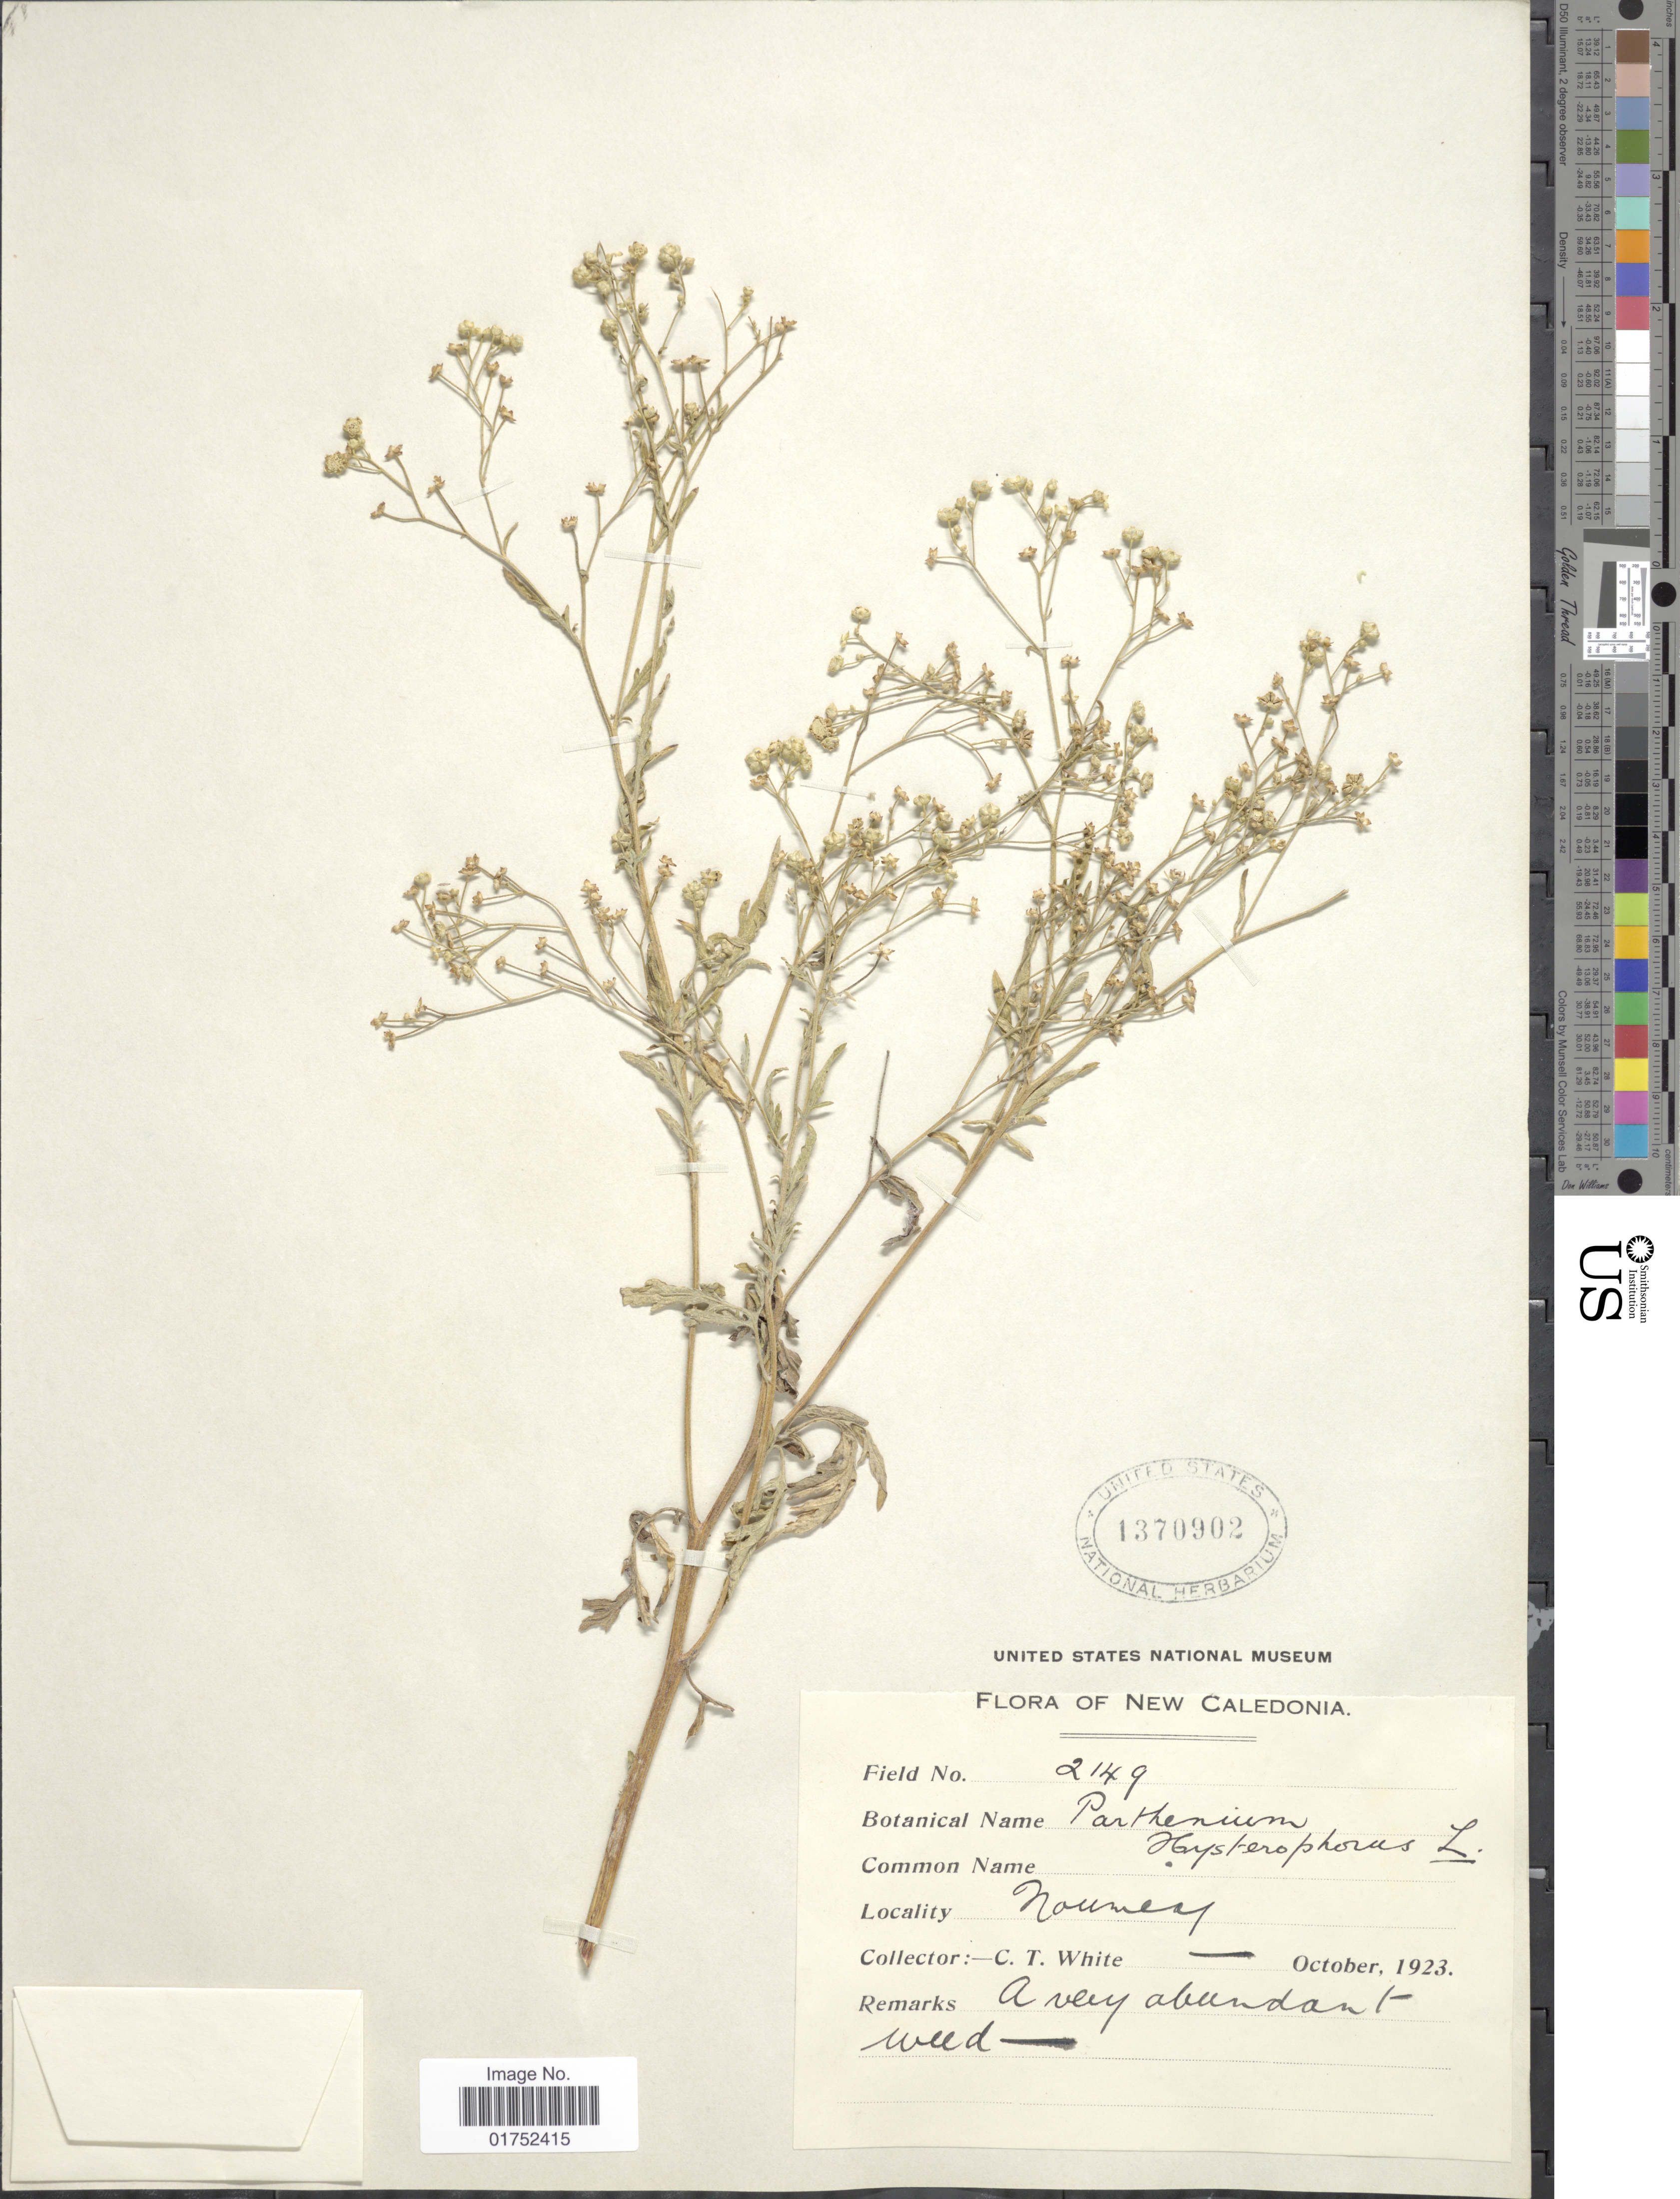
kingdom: Plantae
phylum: Tracheophyta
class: Magnoliopsida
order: Asterales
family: Asteraceae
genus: Parthenium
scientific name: Parthenium hysterophorus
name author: L.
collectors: C. T. White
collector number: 2149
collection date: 1923-10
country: New Caledonia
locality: Noumea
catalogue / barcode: US 1370902